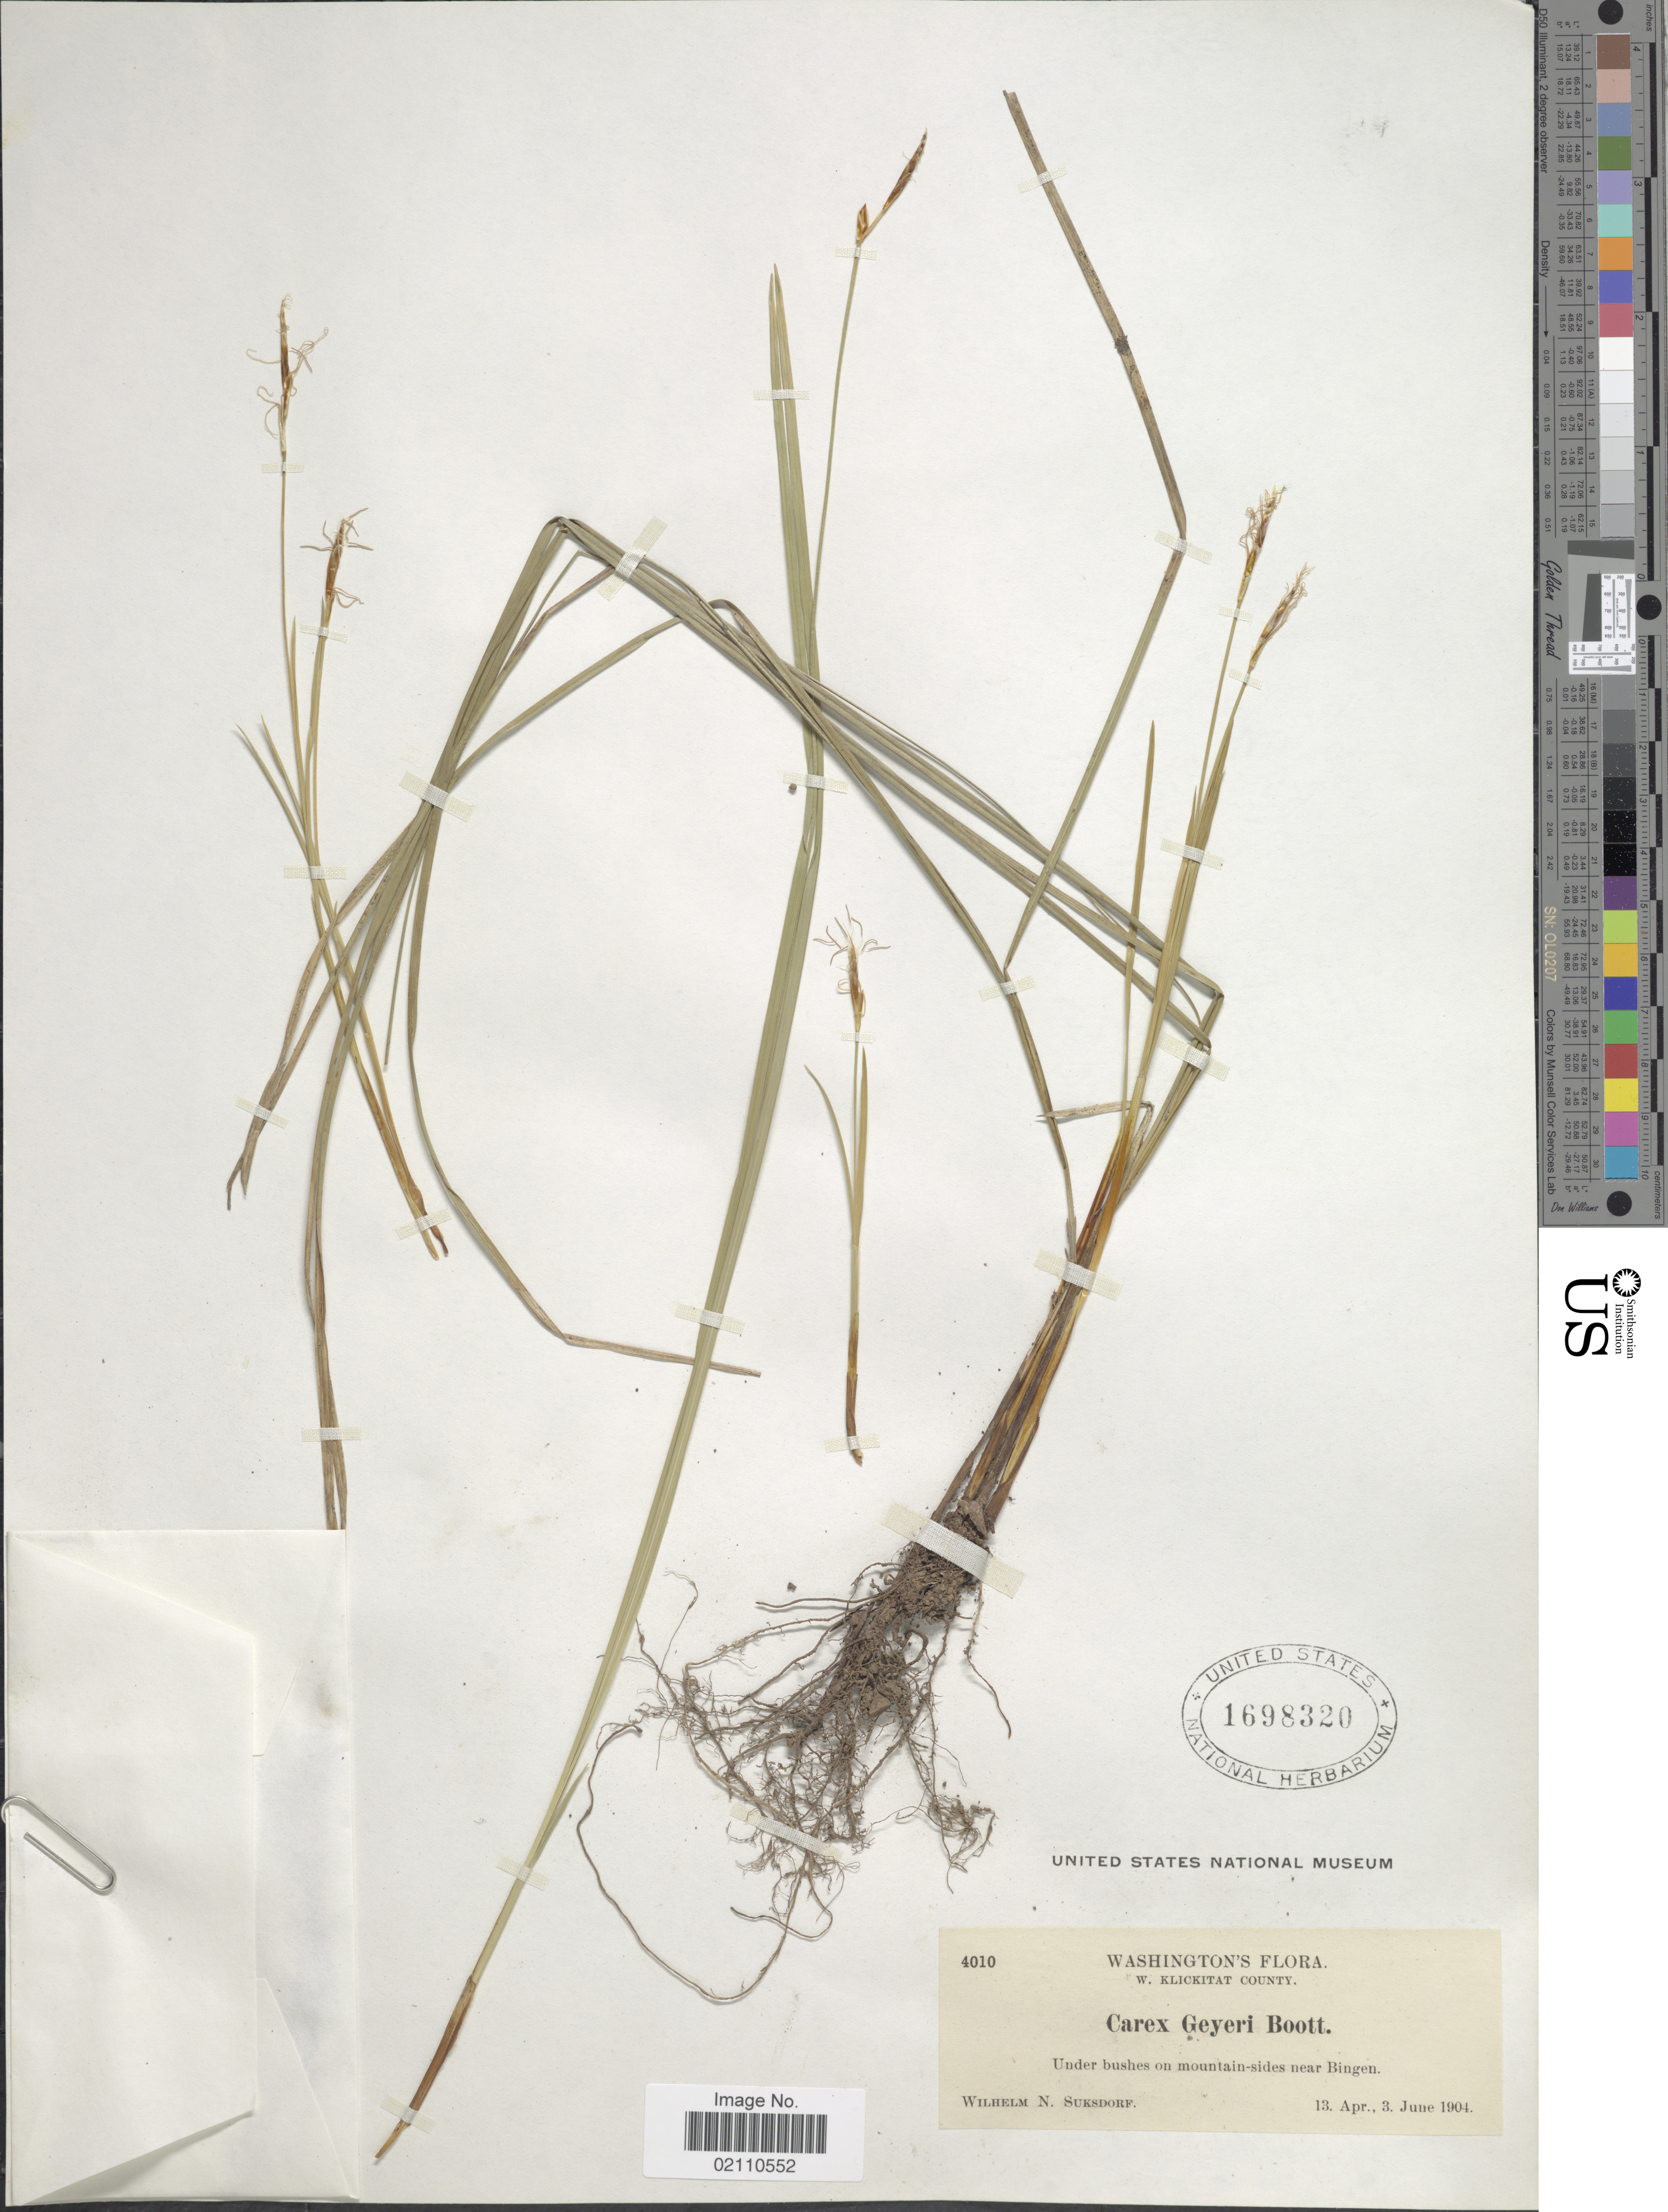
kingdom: Plantae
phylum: Tracheophyta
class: Liliopsida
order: Poales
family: Cyperaceae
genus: Carex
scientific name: Carex geyeri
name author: Boott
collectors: W. N. Suksdorf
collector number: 4010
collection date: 1904-04-13/1904-06-03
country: United States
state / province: Washington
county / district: Klickitat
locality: W. Klickitat County, near Bingen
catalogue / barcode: US 1698320